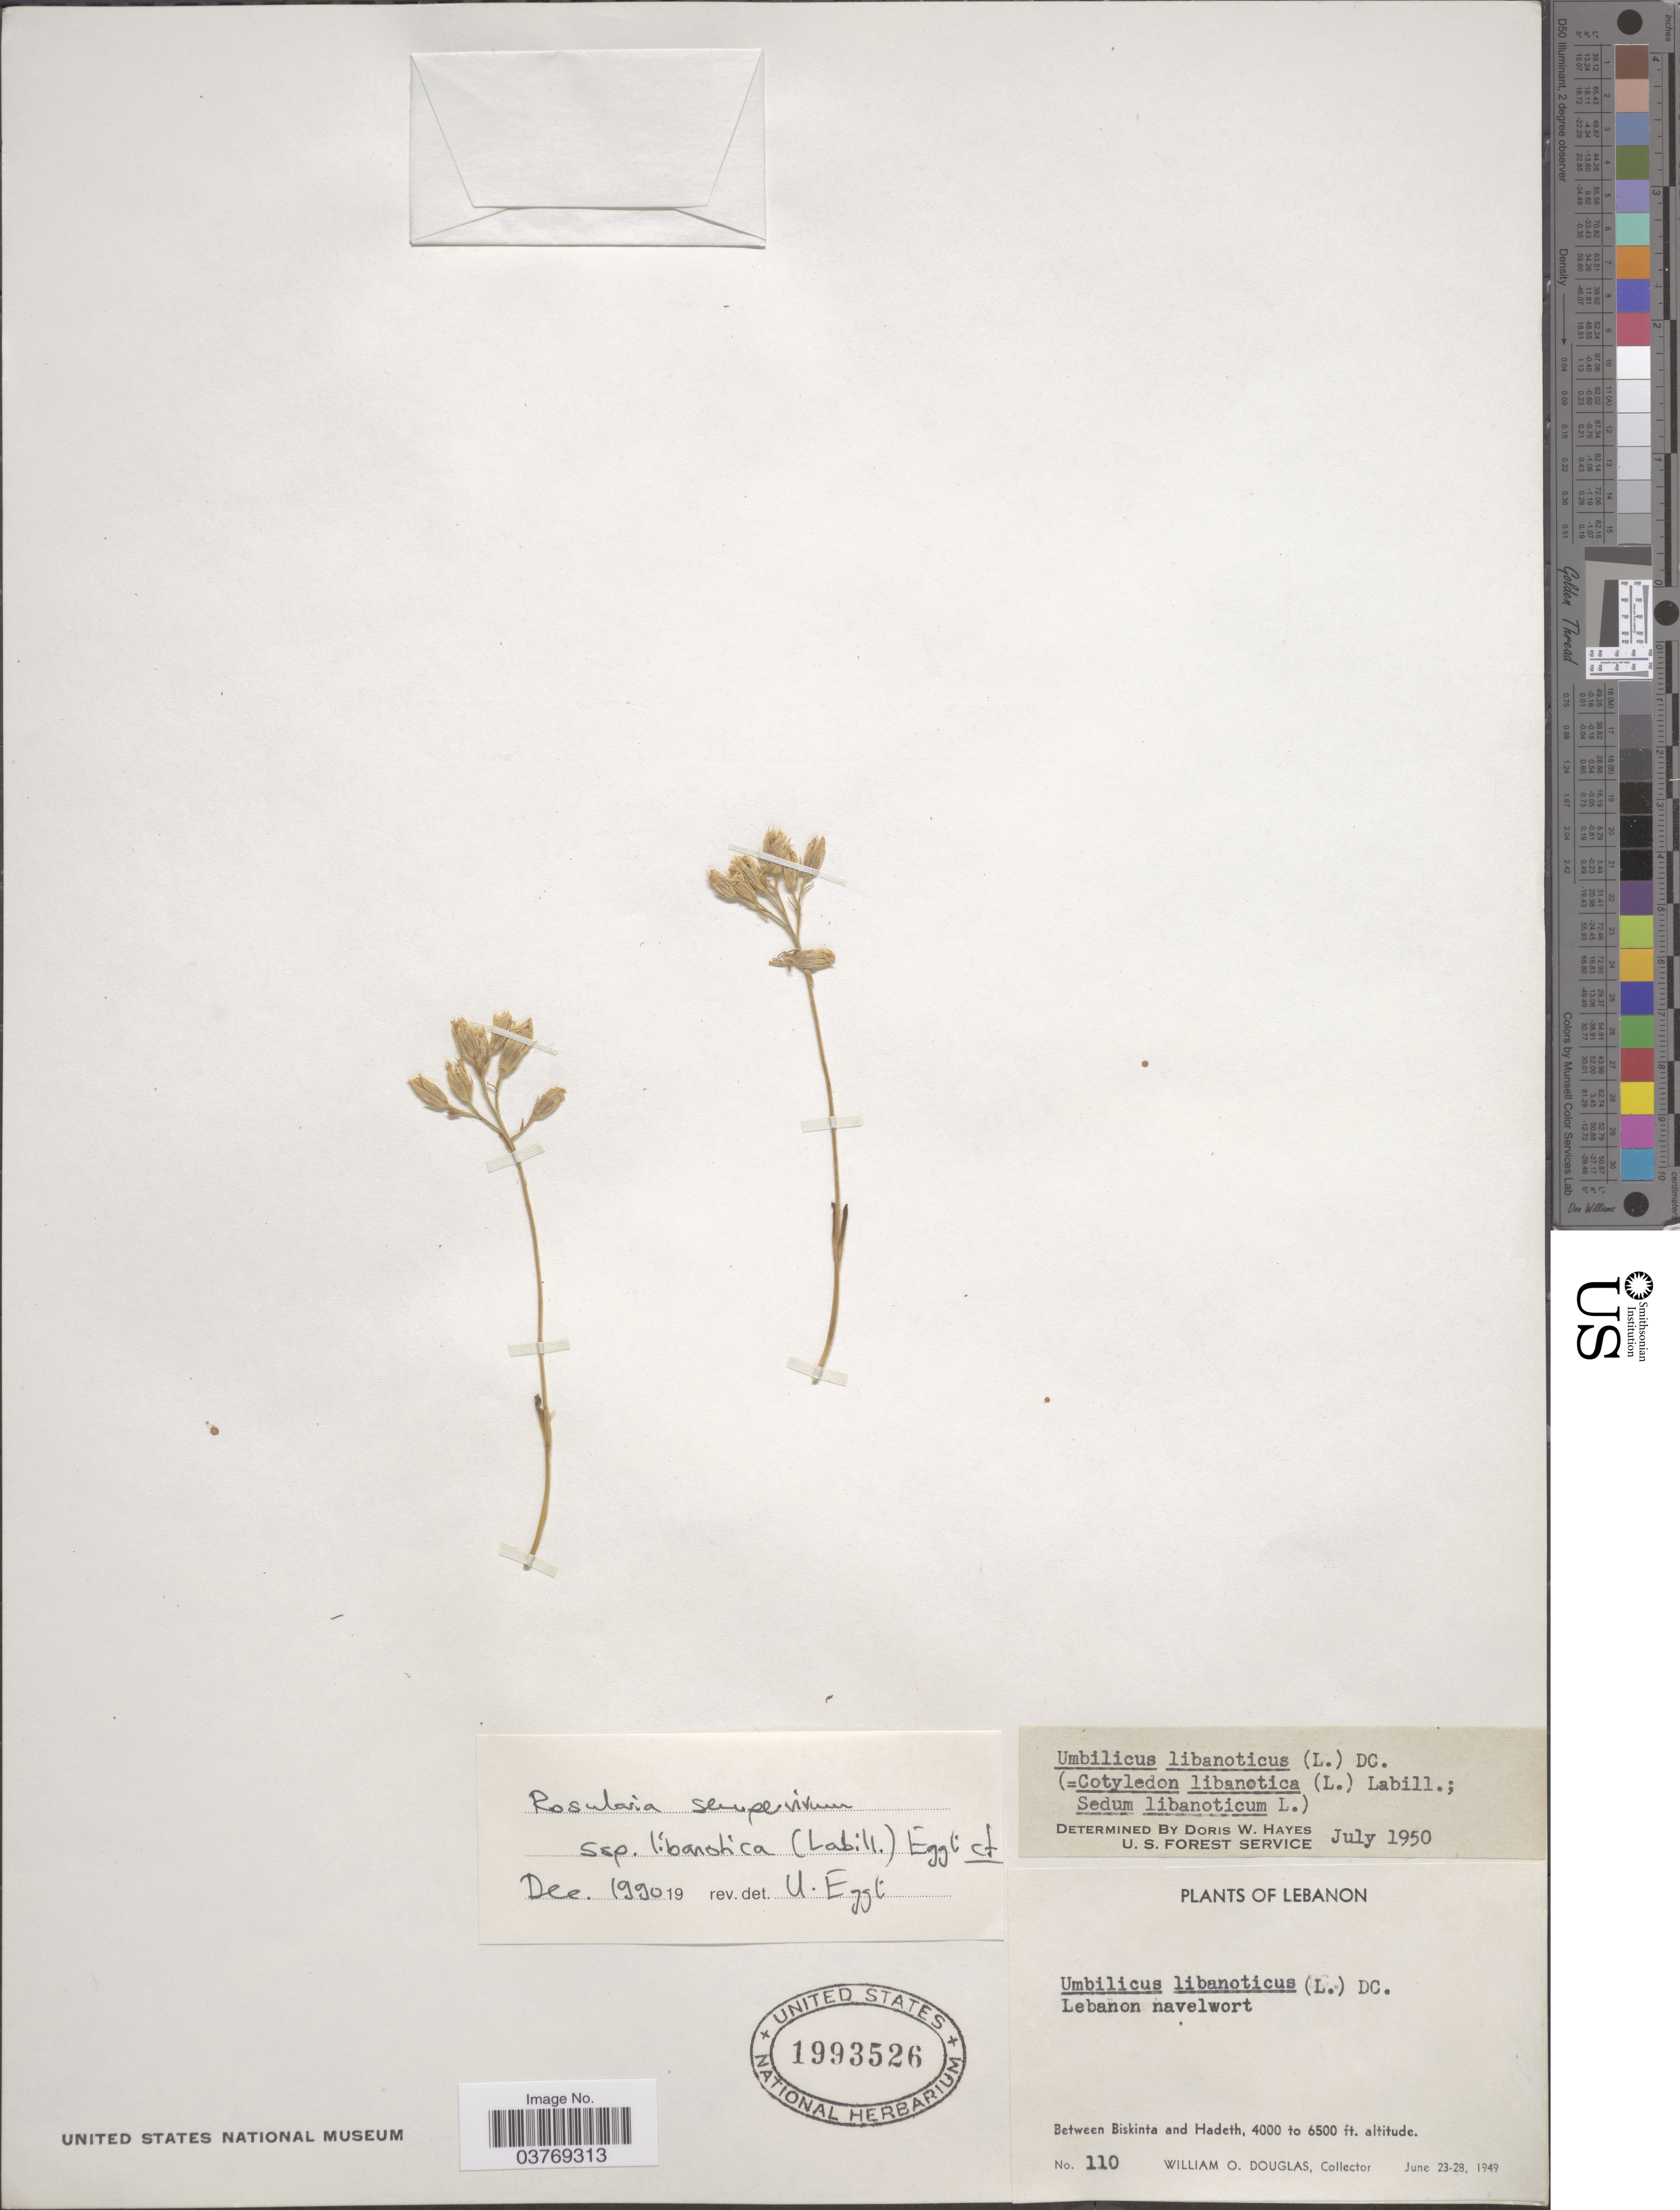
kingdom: Plantae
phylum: Tracheophyta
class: Magnoliopsida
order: Saxifragales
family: Crassulaceae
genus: Rosularia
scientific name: Rosularia sempervivum subsp. libanotica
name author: (Labill.) Eggli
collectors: W. Douglas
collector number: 110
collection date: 1949-06-23/1949-06-28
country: Lebanon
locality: Between Biskinta and Hadeth.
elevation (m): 1219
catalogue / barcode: US 1993526